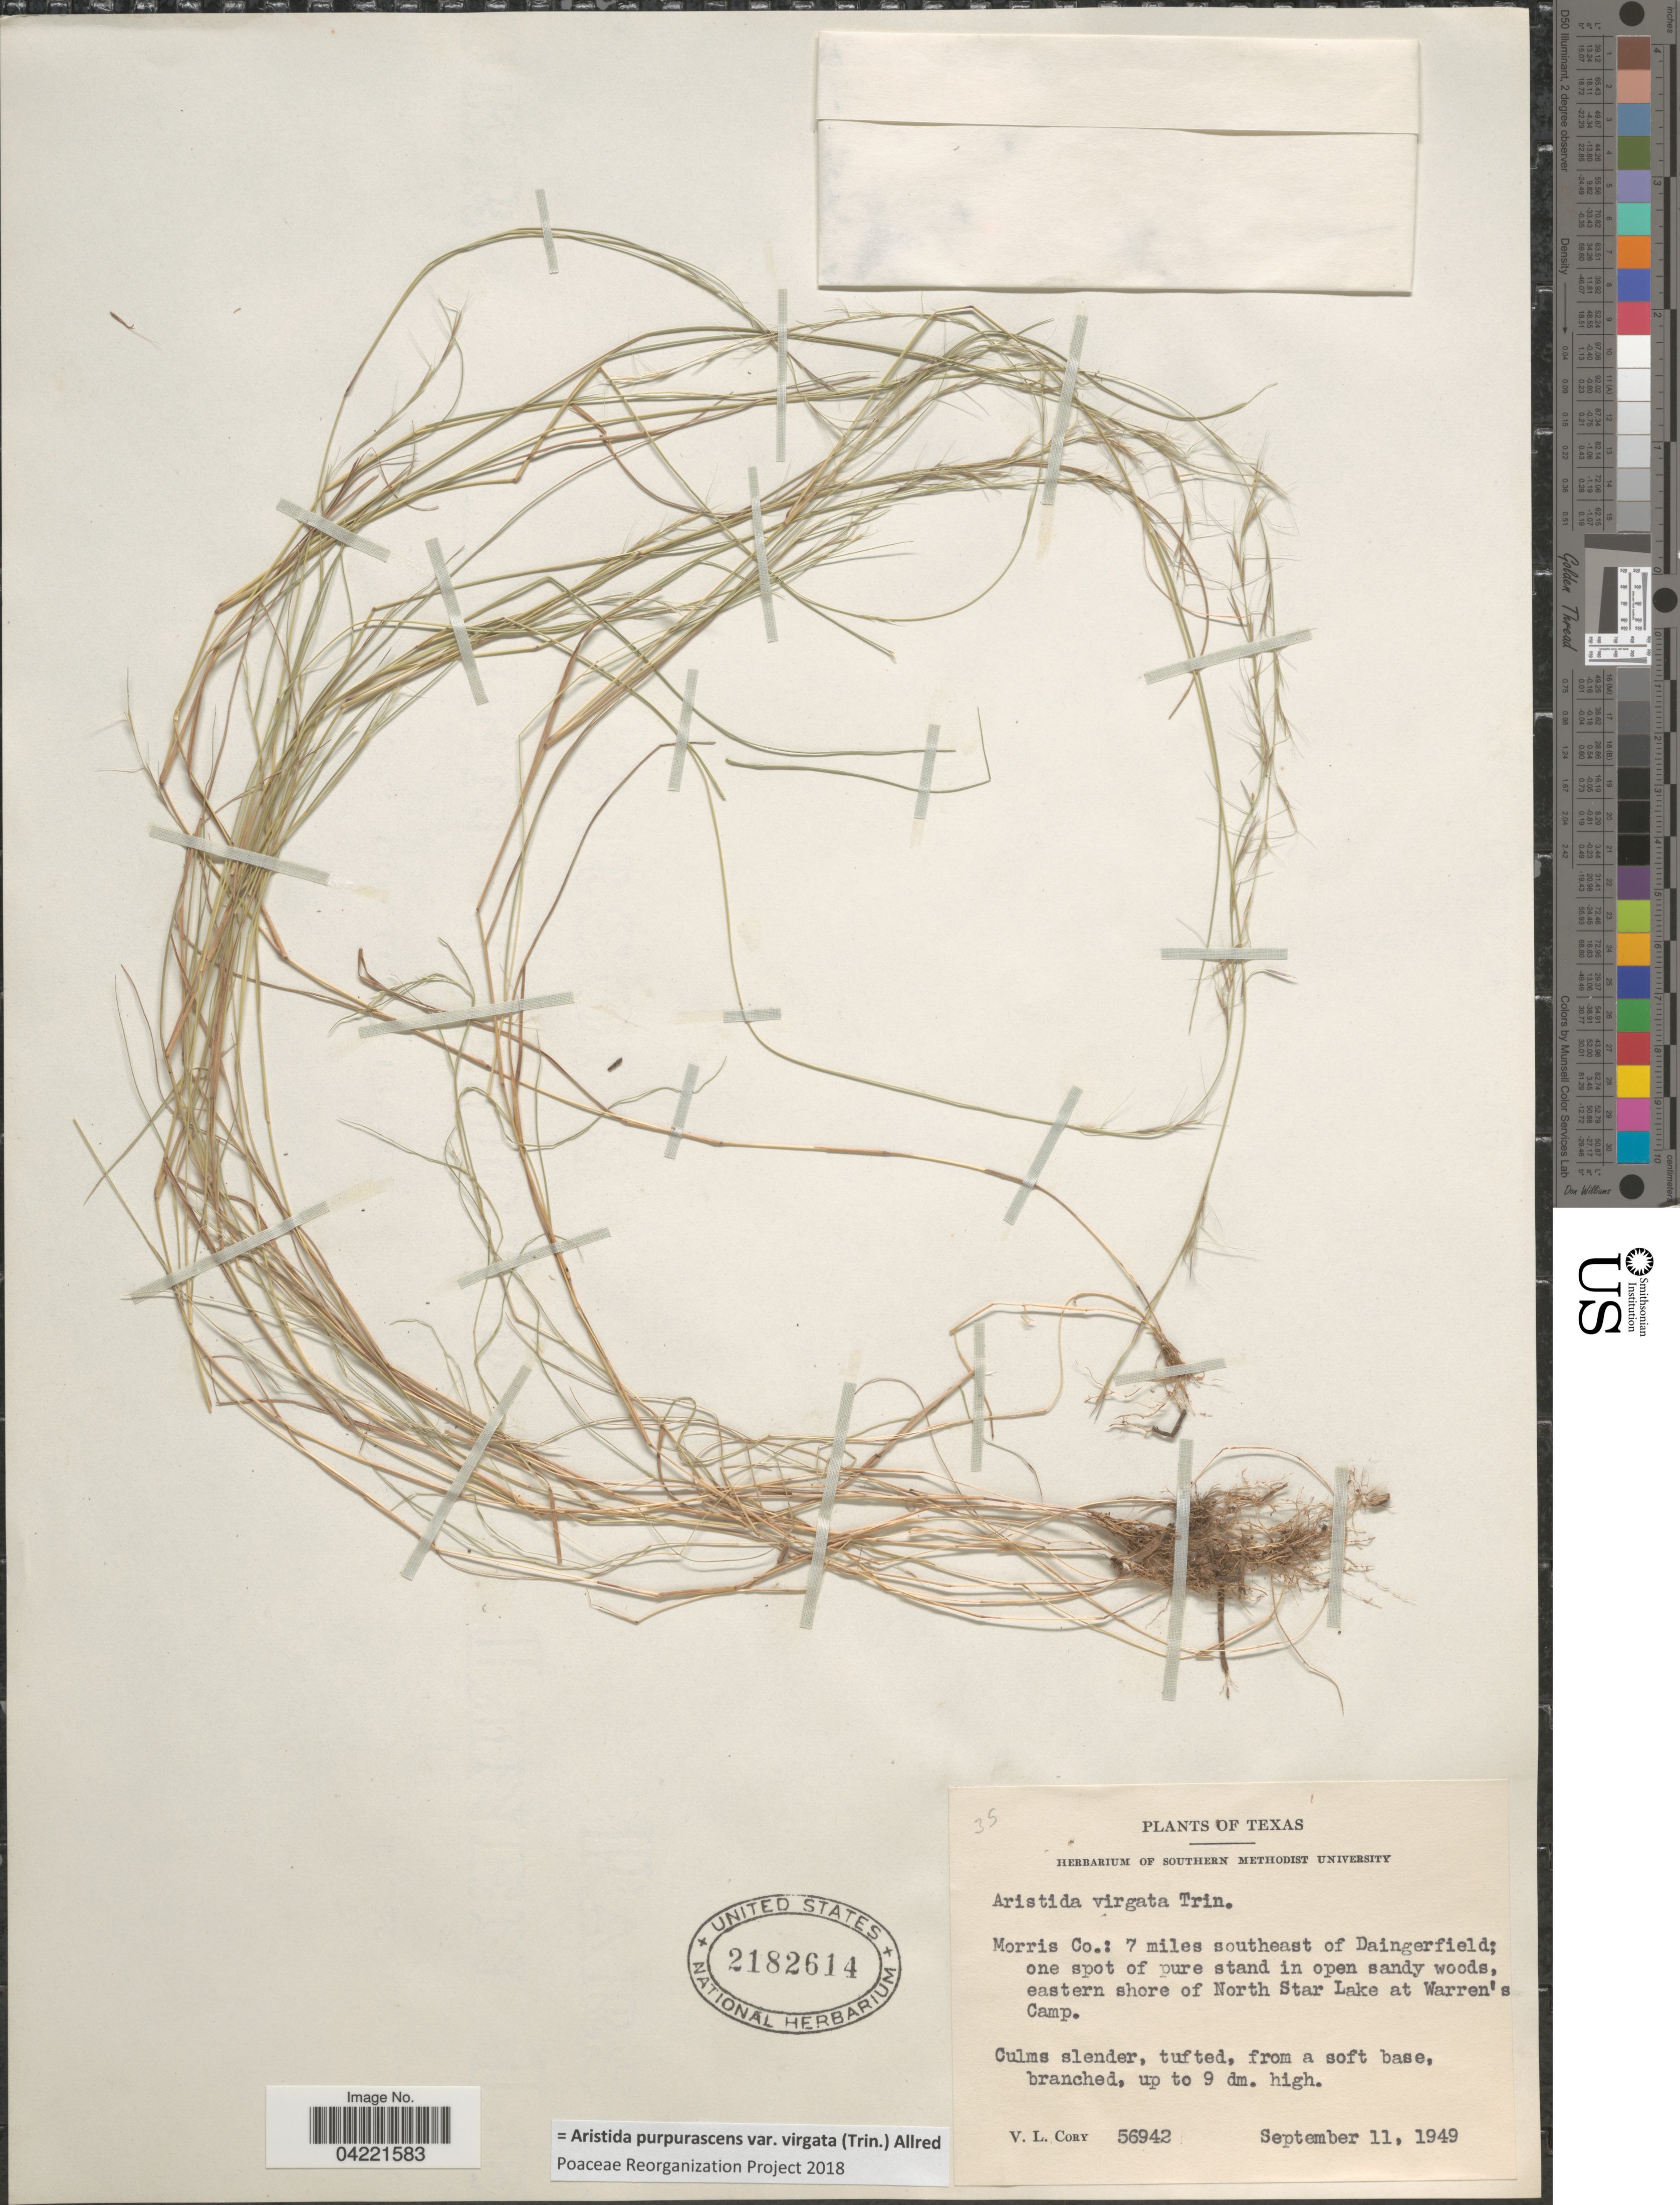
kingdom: Plantae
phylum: Tracheophyta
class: Liliopsida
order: Poales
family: Poaceae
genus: Aristida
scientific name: Aristida purpurascens var. virgata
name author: (Trin.) Allred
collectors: V. Cory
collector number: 56942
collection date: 1949-09-11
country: United States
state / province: Texas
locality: Morris Co.: 7 miles southeast of Daingerfield; one spot of pure stand in open sandy woods, eastern shore of North Star Lake at Warren's Camp.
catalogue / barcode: US 2182614